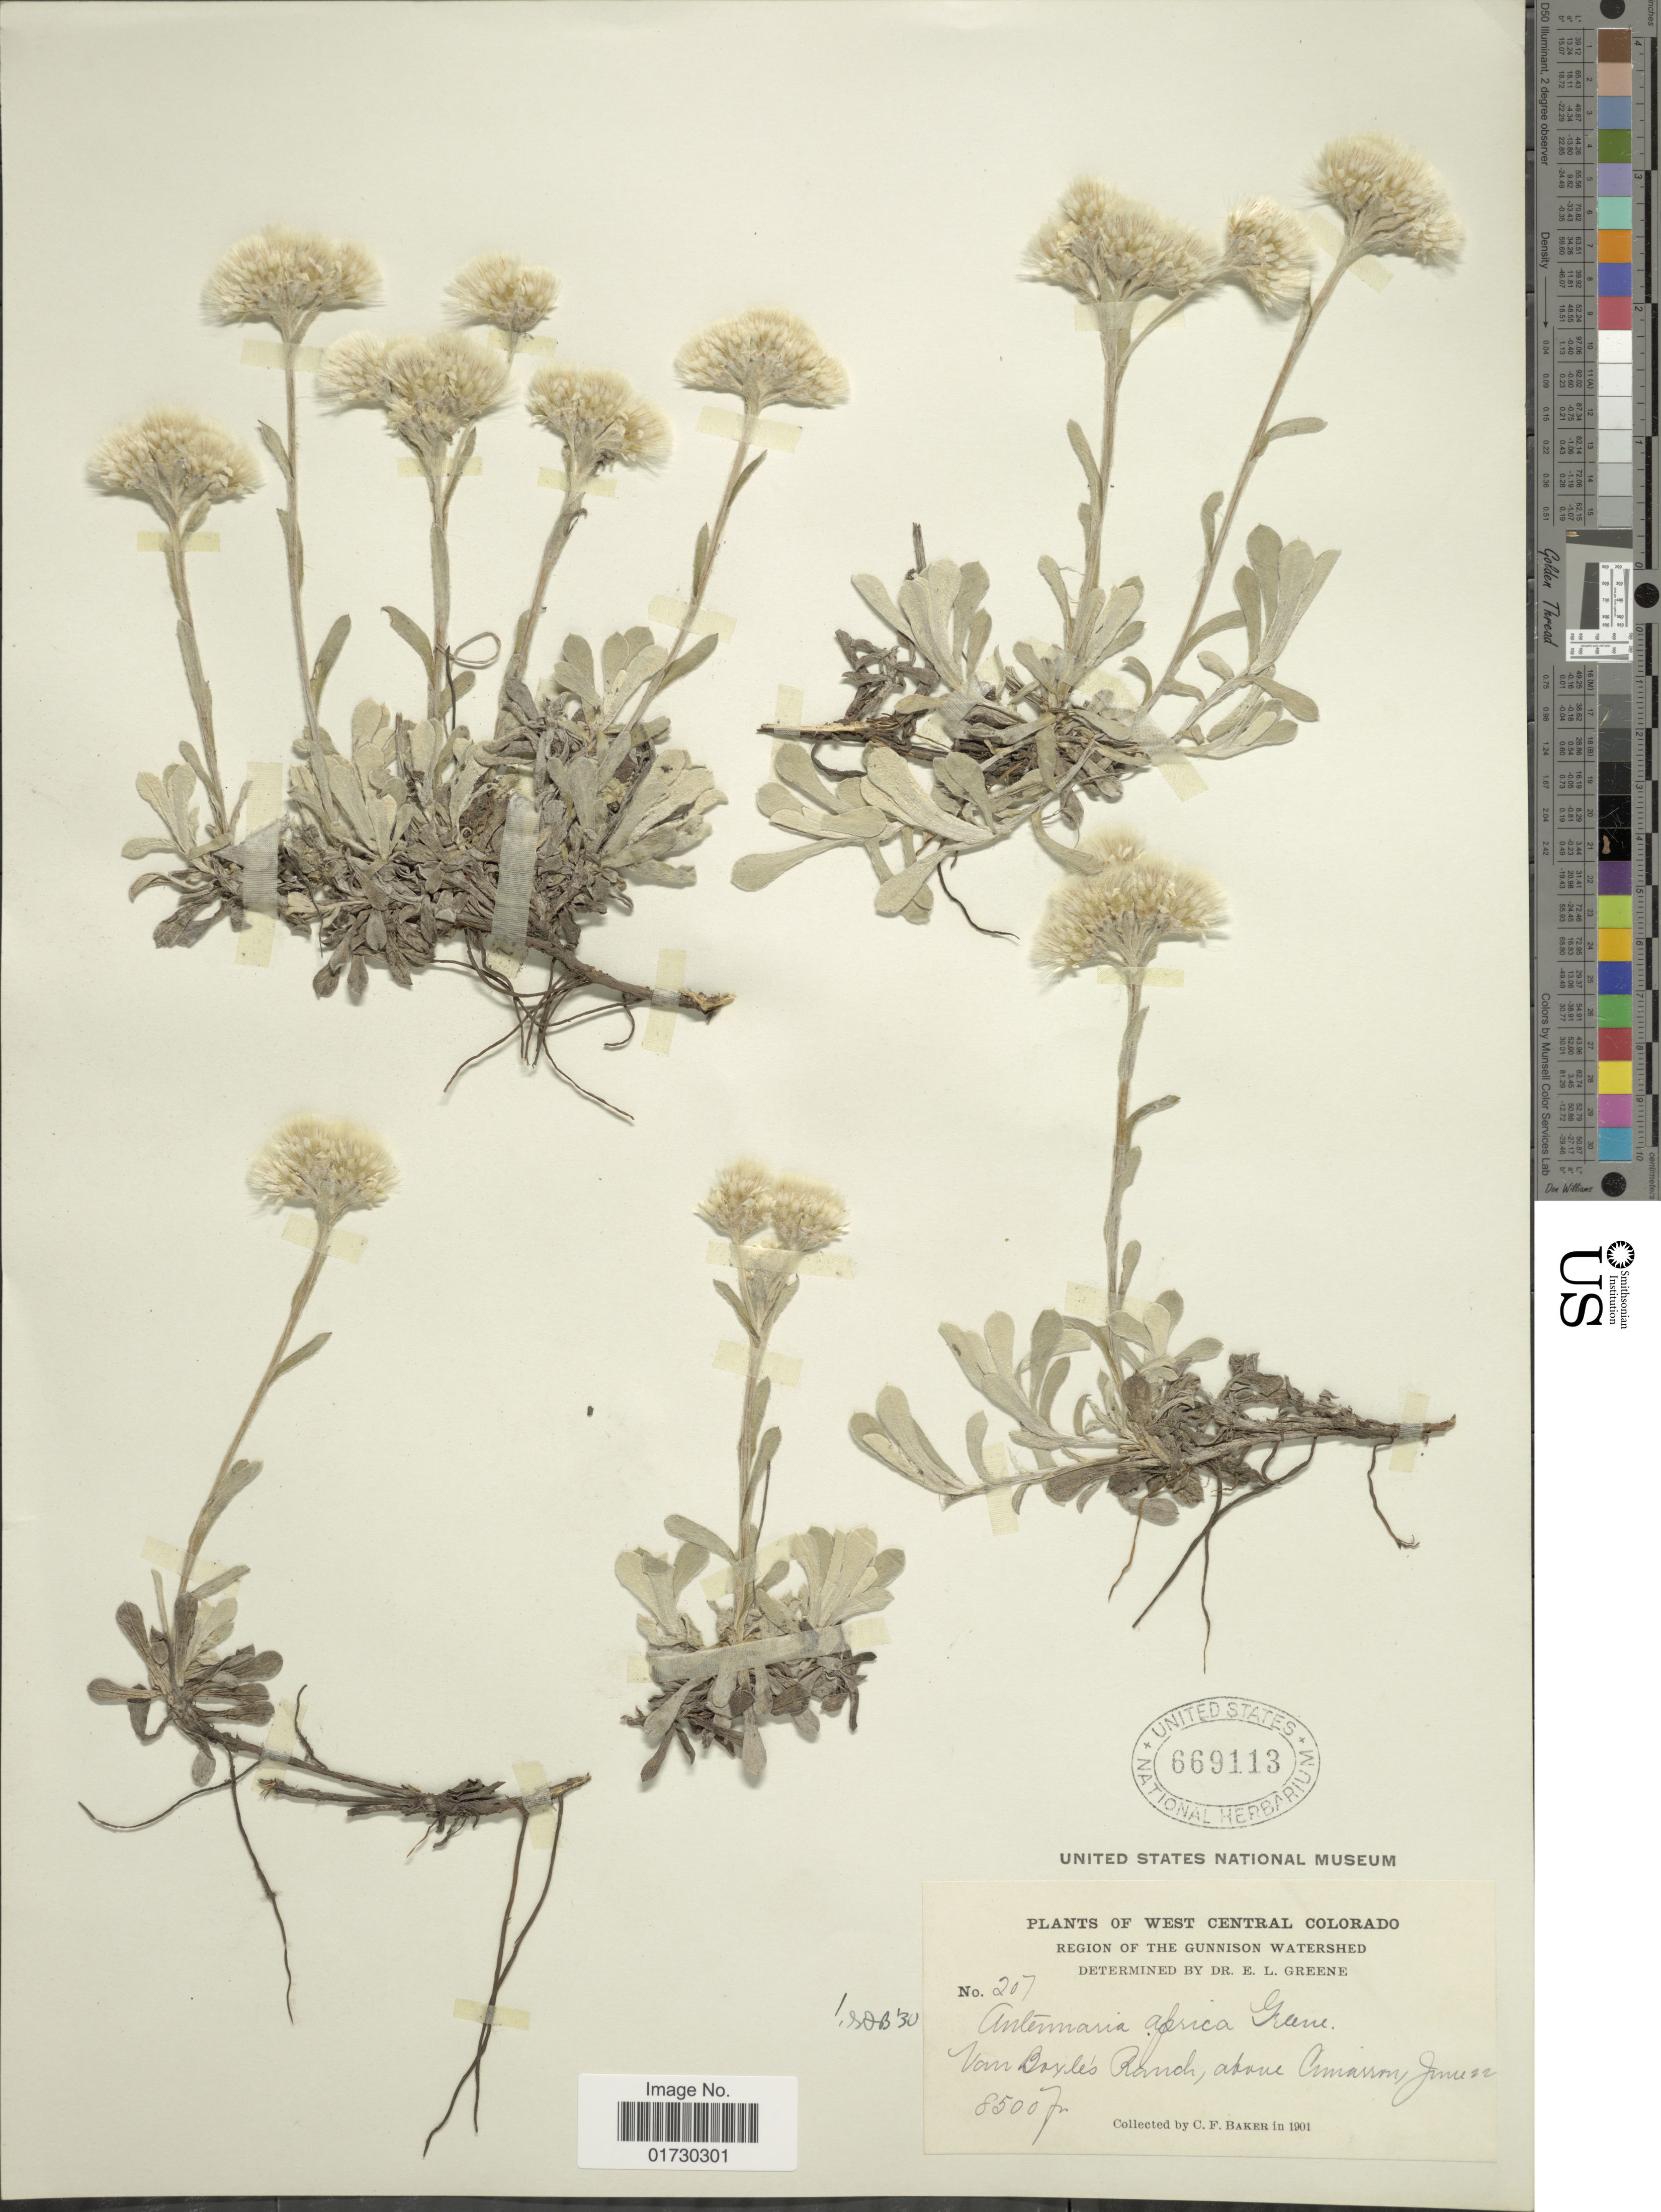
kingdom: Plantae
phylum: Tracheophyta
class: Magnoliopsida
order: Asterales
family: Asteraceae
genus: Antennaria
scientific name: Antennaria aprica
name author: Greene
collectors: C. F. Baker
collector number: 207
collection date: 1901-06-22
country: United States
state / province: Colorado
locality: West Central Colorado, Region of The Gunnison Watershed, Van Boxle's Ranch, above Cimarron.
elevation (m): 2591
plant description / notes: Corrected Precise Locality "Van Boxle's Ranch, above Cimasson Jiness" to "Van Boxle's Ranch, above Cimarron." Also corrected Collection Date "1901" to "22 Jun 1901".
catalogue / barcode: US 669113